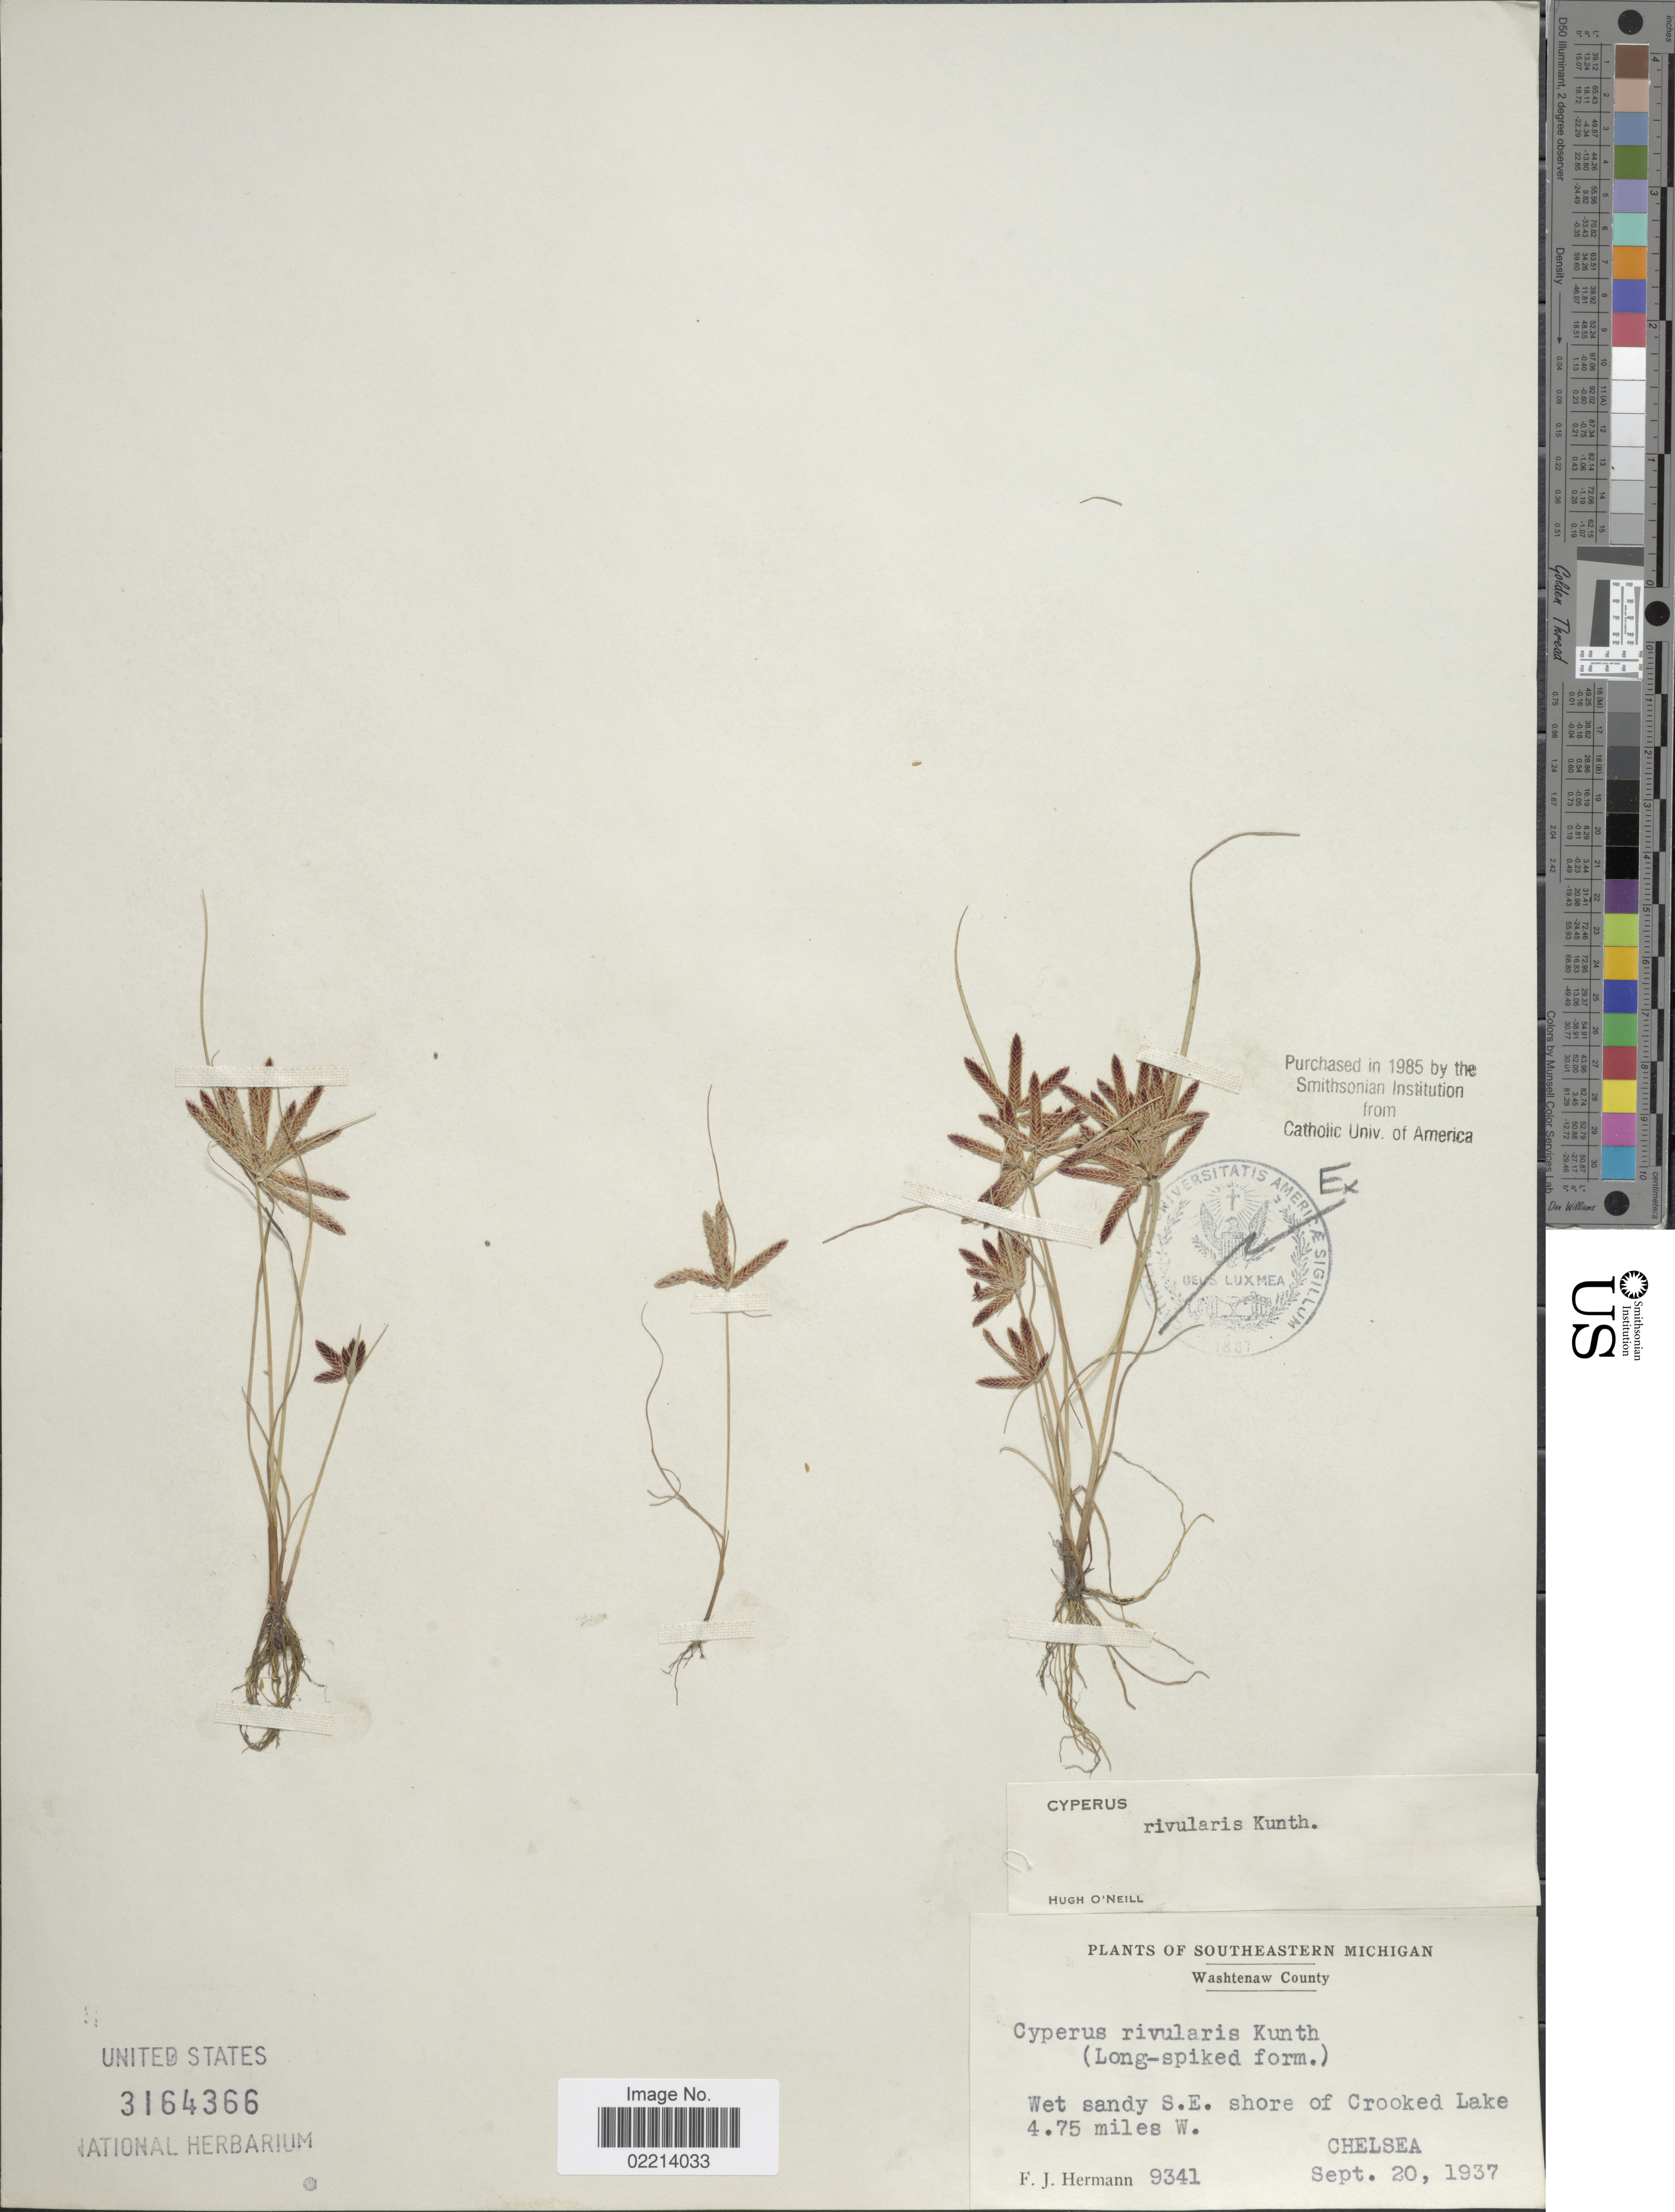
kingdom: Plantae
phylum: Tracheophyta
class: Liliopsida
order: Poales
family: Cyperaceae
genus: Cyperus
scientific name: Cyperus bipartitus Torr.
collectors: F. J. Hermann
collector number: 9341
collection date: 1937-09-20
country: United States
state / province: Michigan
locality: Southeastern Michigan. Washtenaw County. Wet sandy S.E. shore of Crooked Lake 4.75 miles W. Chelsea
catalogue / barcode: US 3164366